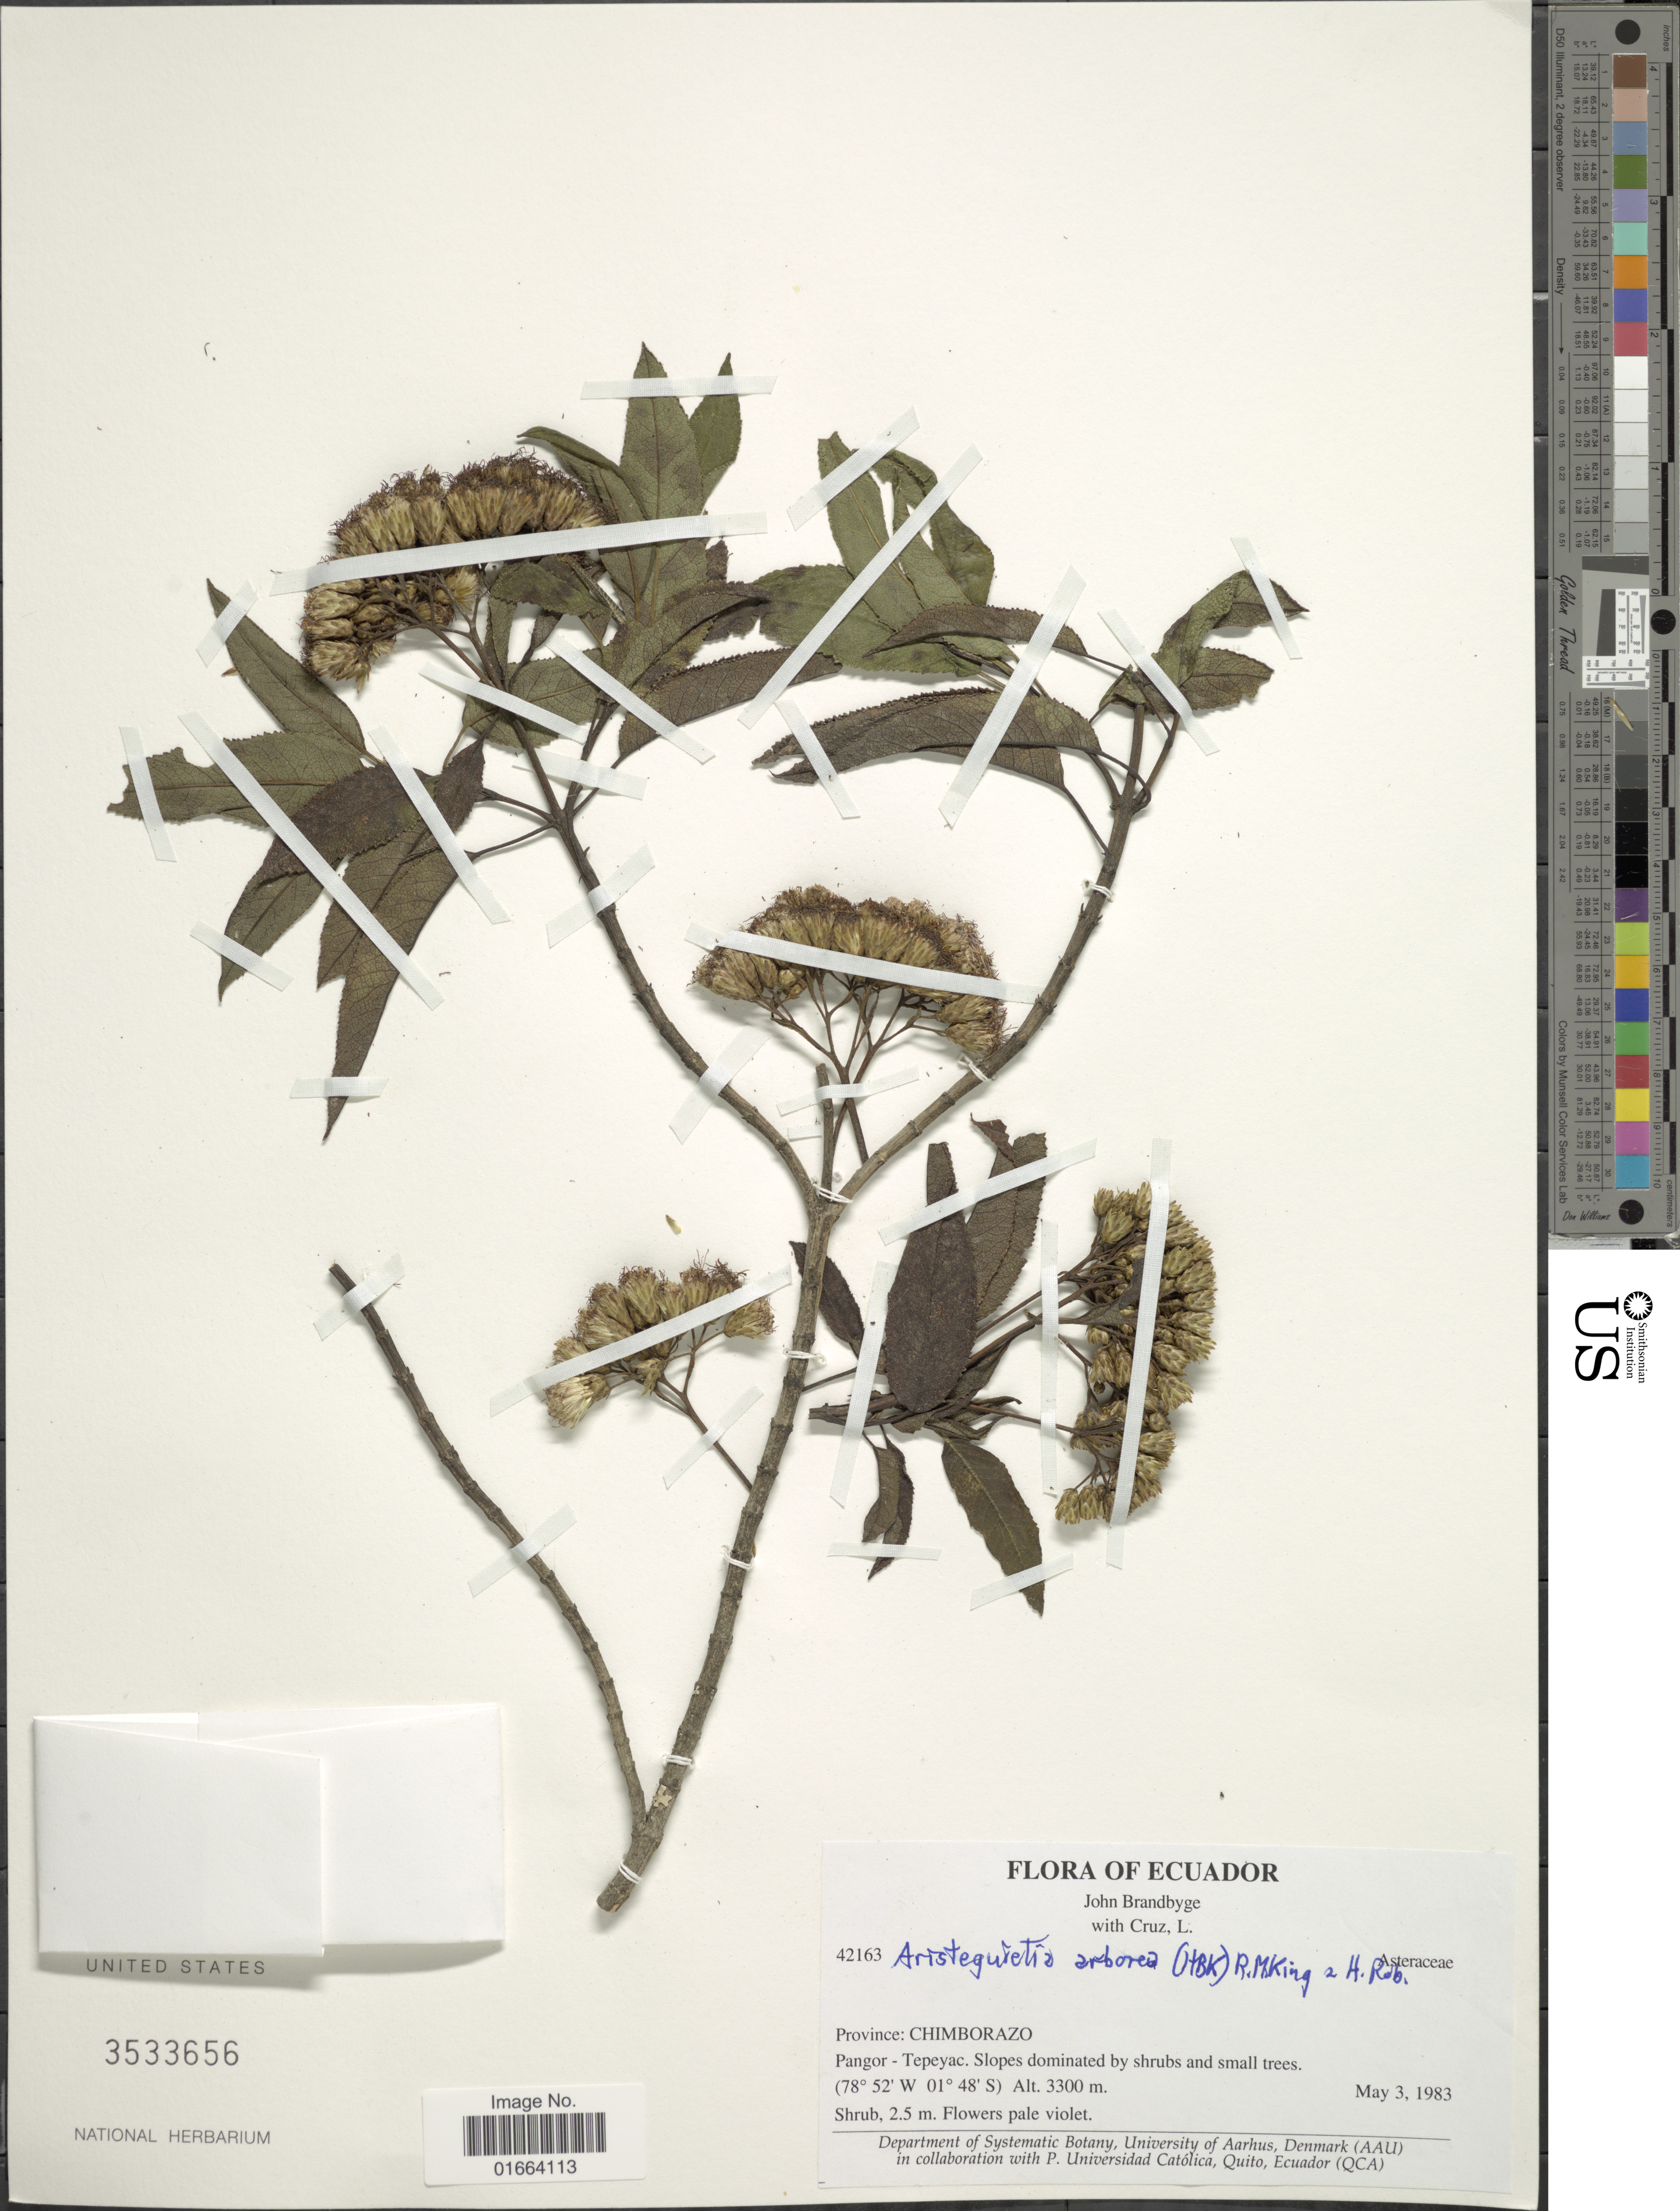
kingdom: Plantae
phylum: Tracheophyta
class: Magnoliopsida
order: Asterales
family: Asteraceae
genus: Aristeguietia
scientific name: Aristeguietia arborea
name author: (Kunth) R.M. King & H. Rob.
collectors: J. Brandbyge & L. Cruz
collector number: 42163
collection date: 1983-05-03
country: Ecuador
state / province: Chimborazo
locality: Pangor - Tepeyac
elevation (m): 3300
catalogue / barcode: US 3533656